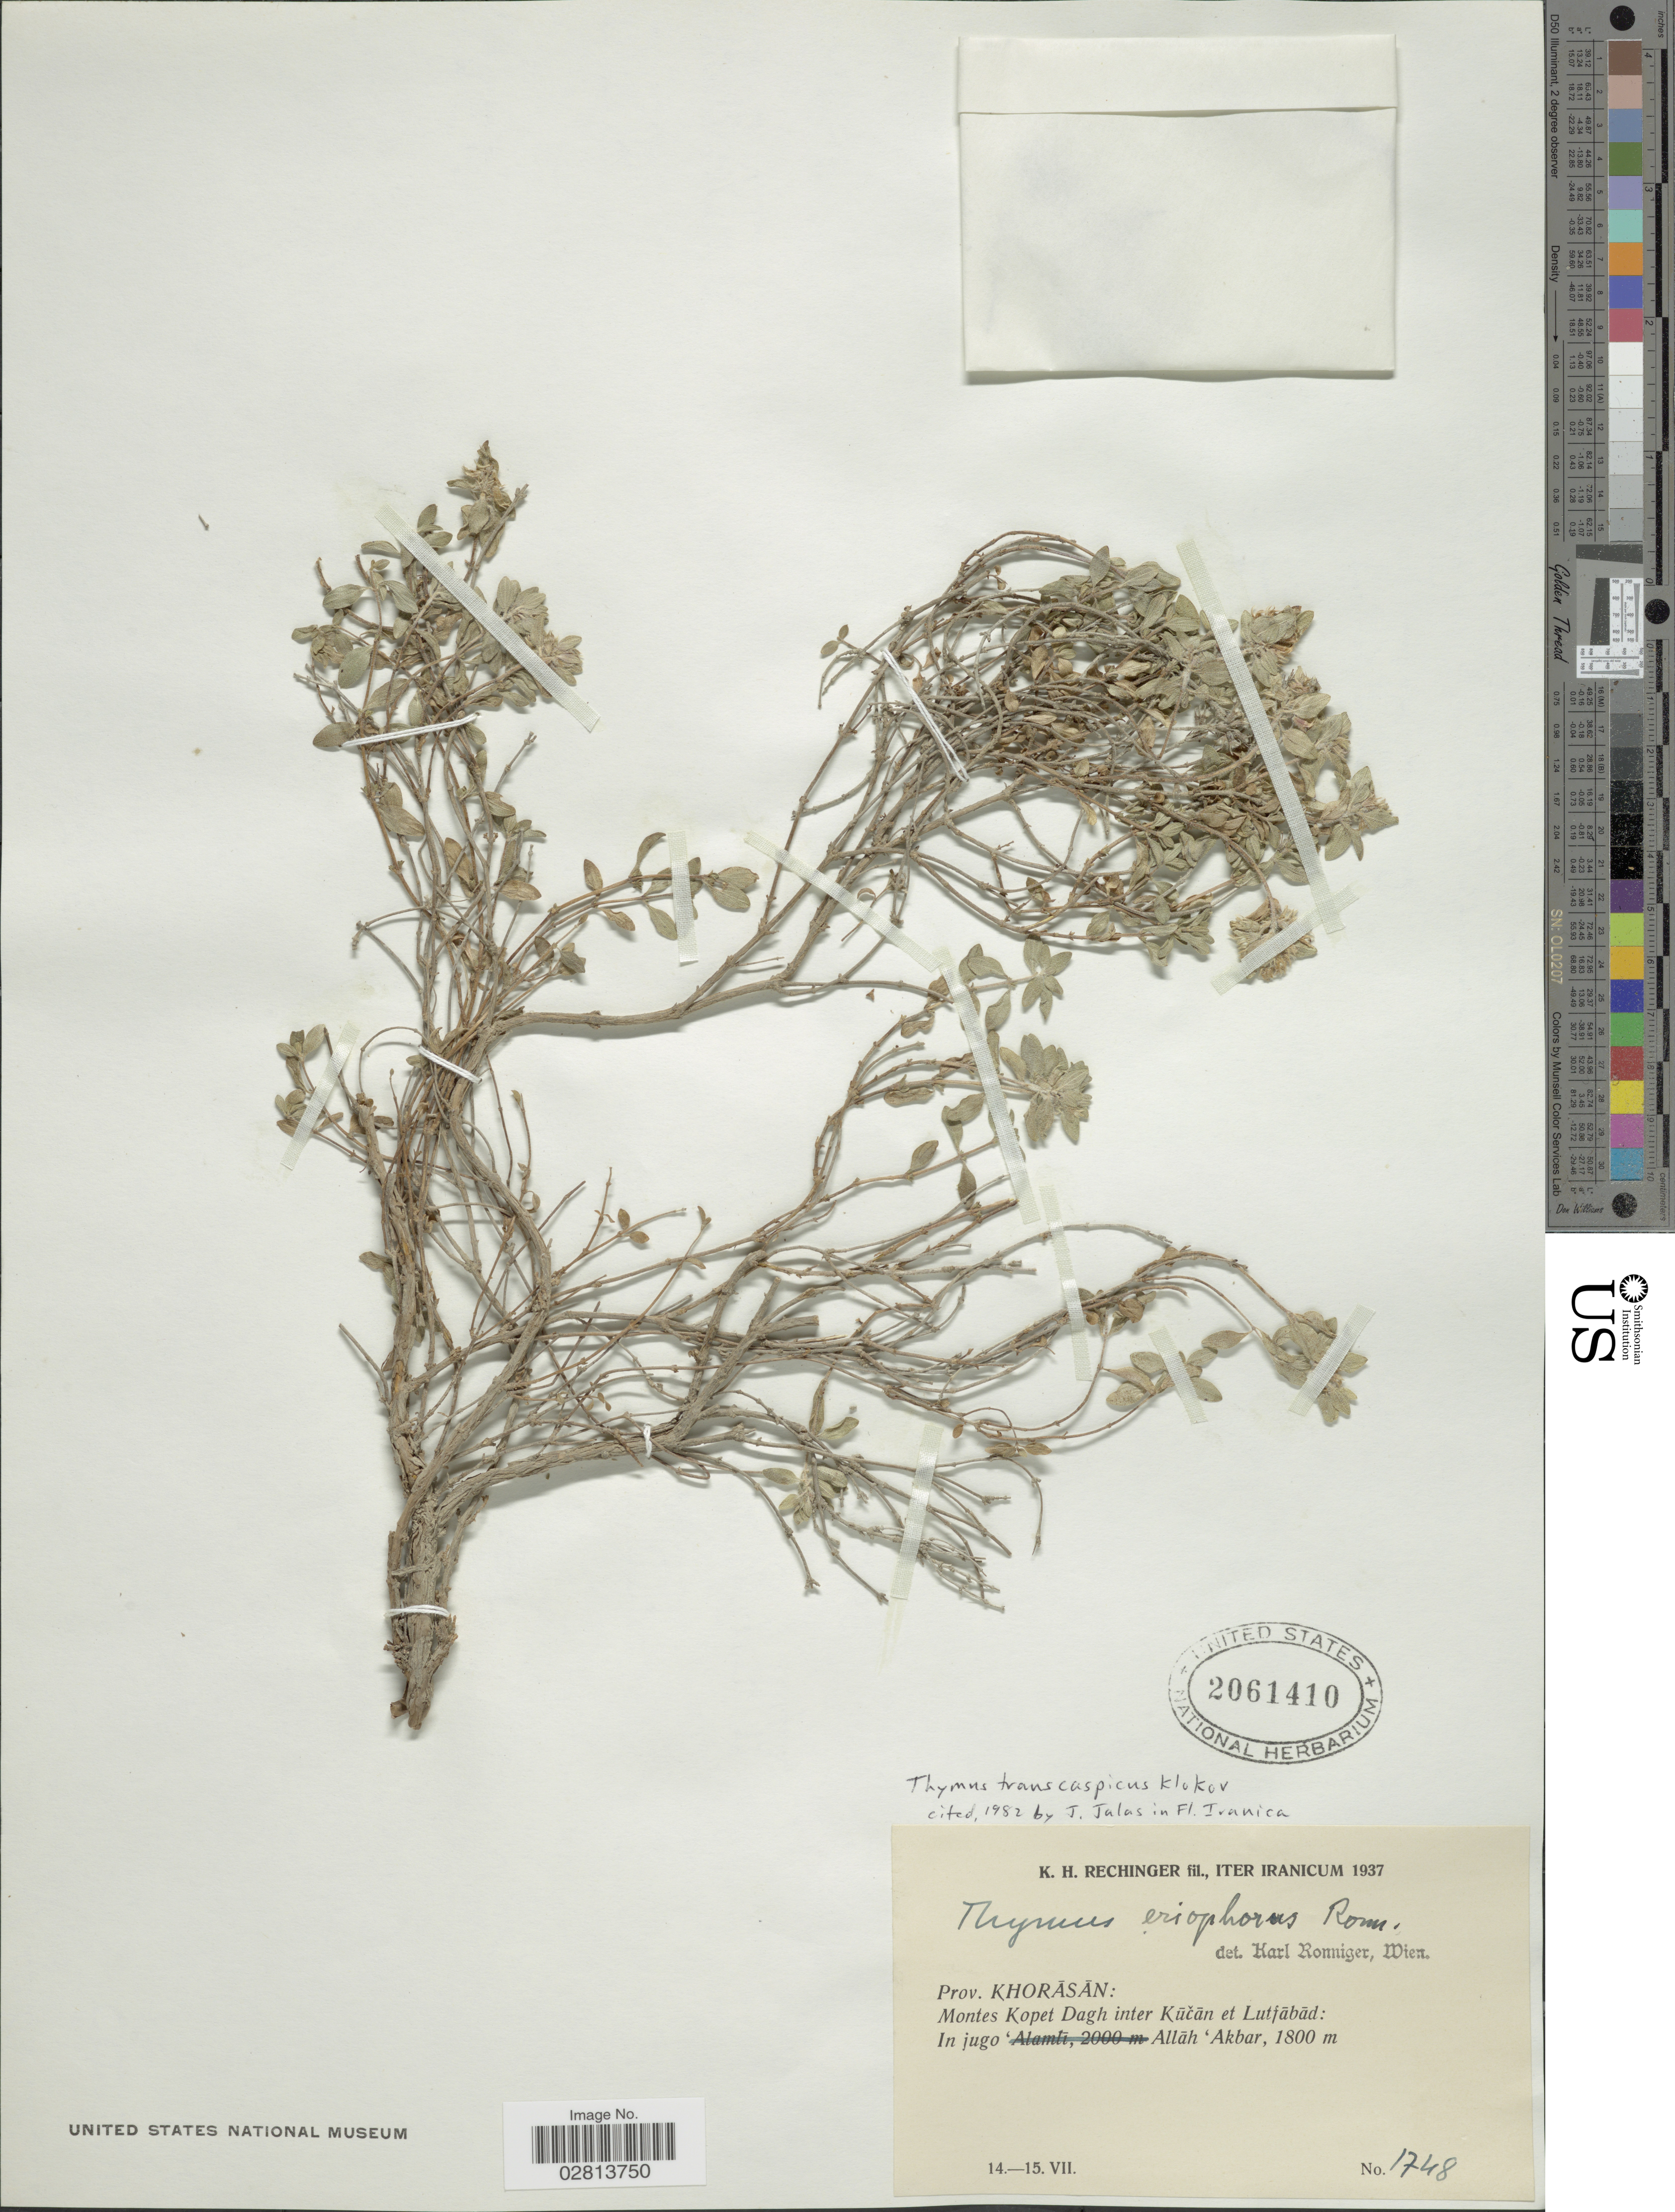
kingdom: Plantae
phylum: Tracheophyta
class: Magnoliopsida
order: Lamiales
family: Lamiaceae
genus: Thymus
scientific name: Thymus transcaspicus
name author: Klokov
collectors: K. H. Rechinger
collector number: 1748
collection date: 1937-07-14/1937-07-15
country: Iran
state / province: Khorasan [obsolete]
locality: Prov. Khorasan: Montes Kopet Dagh inter Kúcán et Lutfábád: In jugo Alláh ' Akbar.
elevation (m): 1800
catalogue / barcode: US 2061410